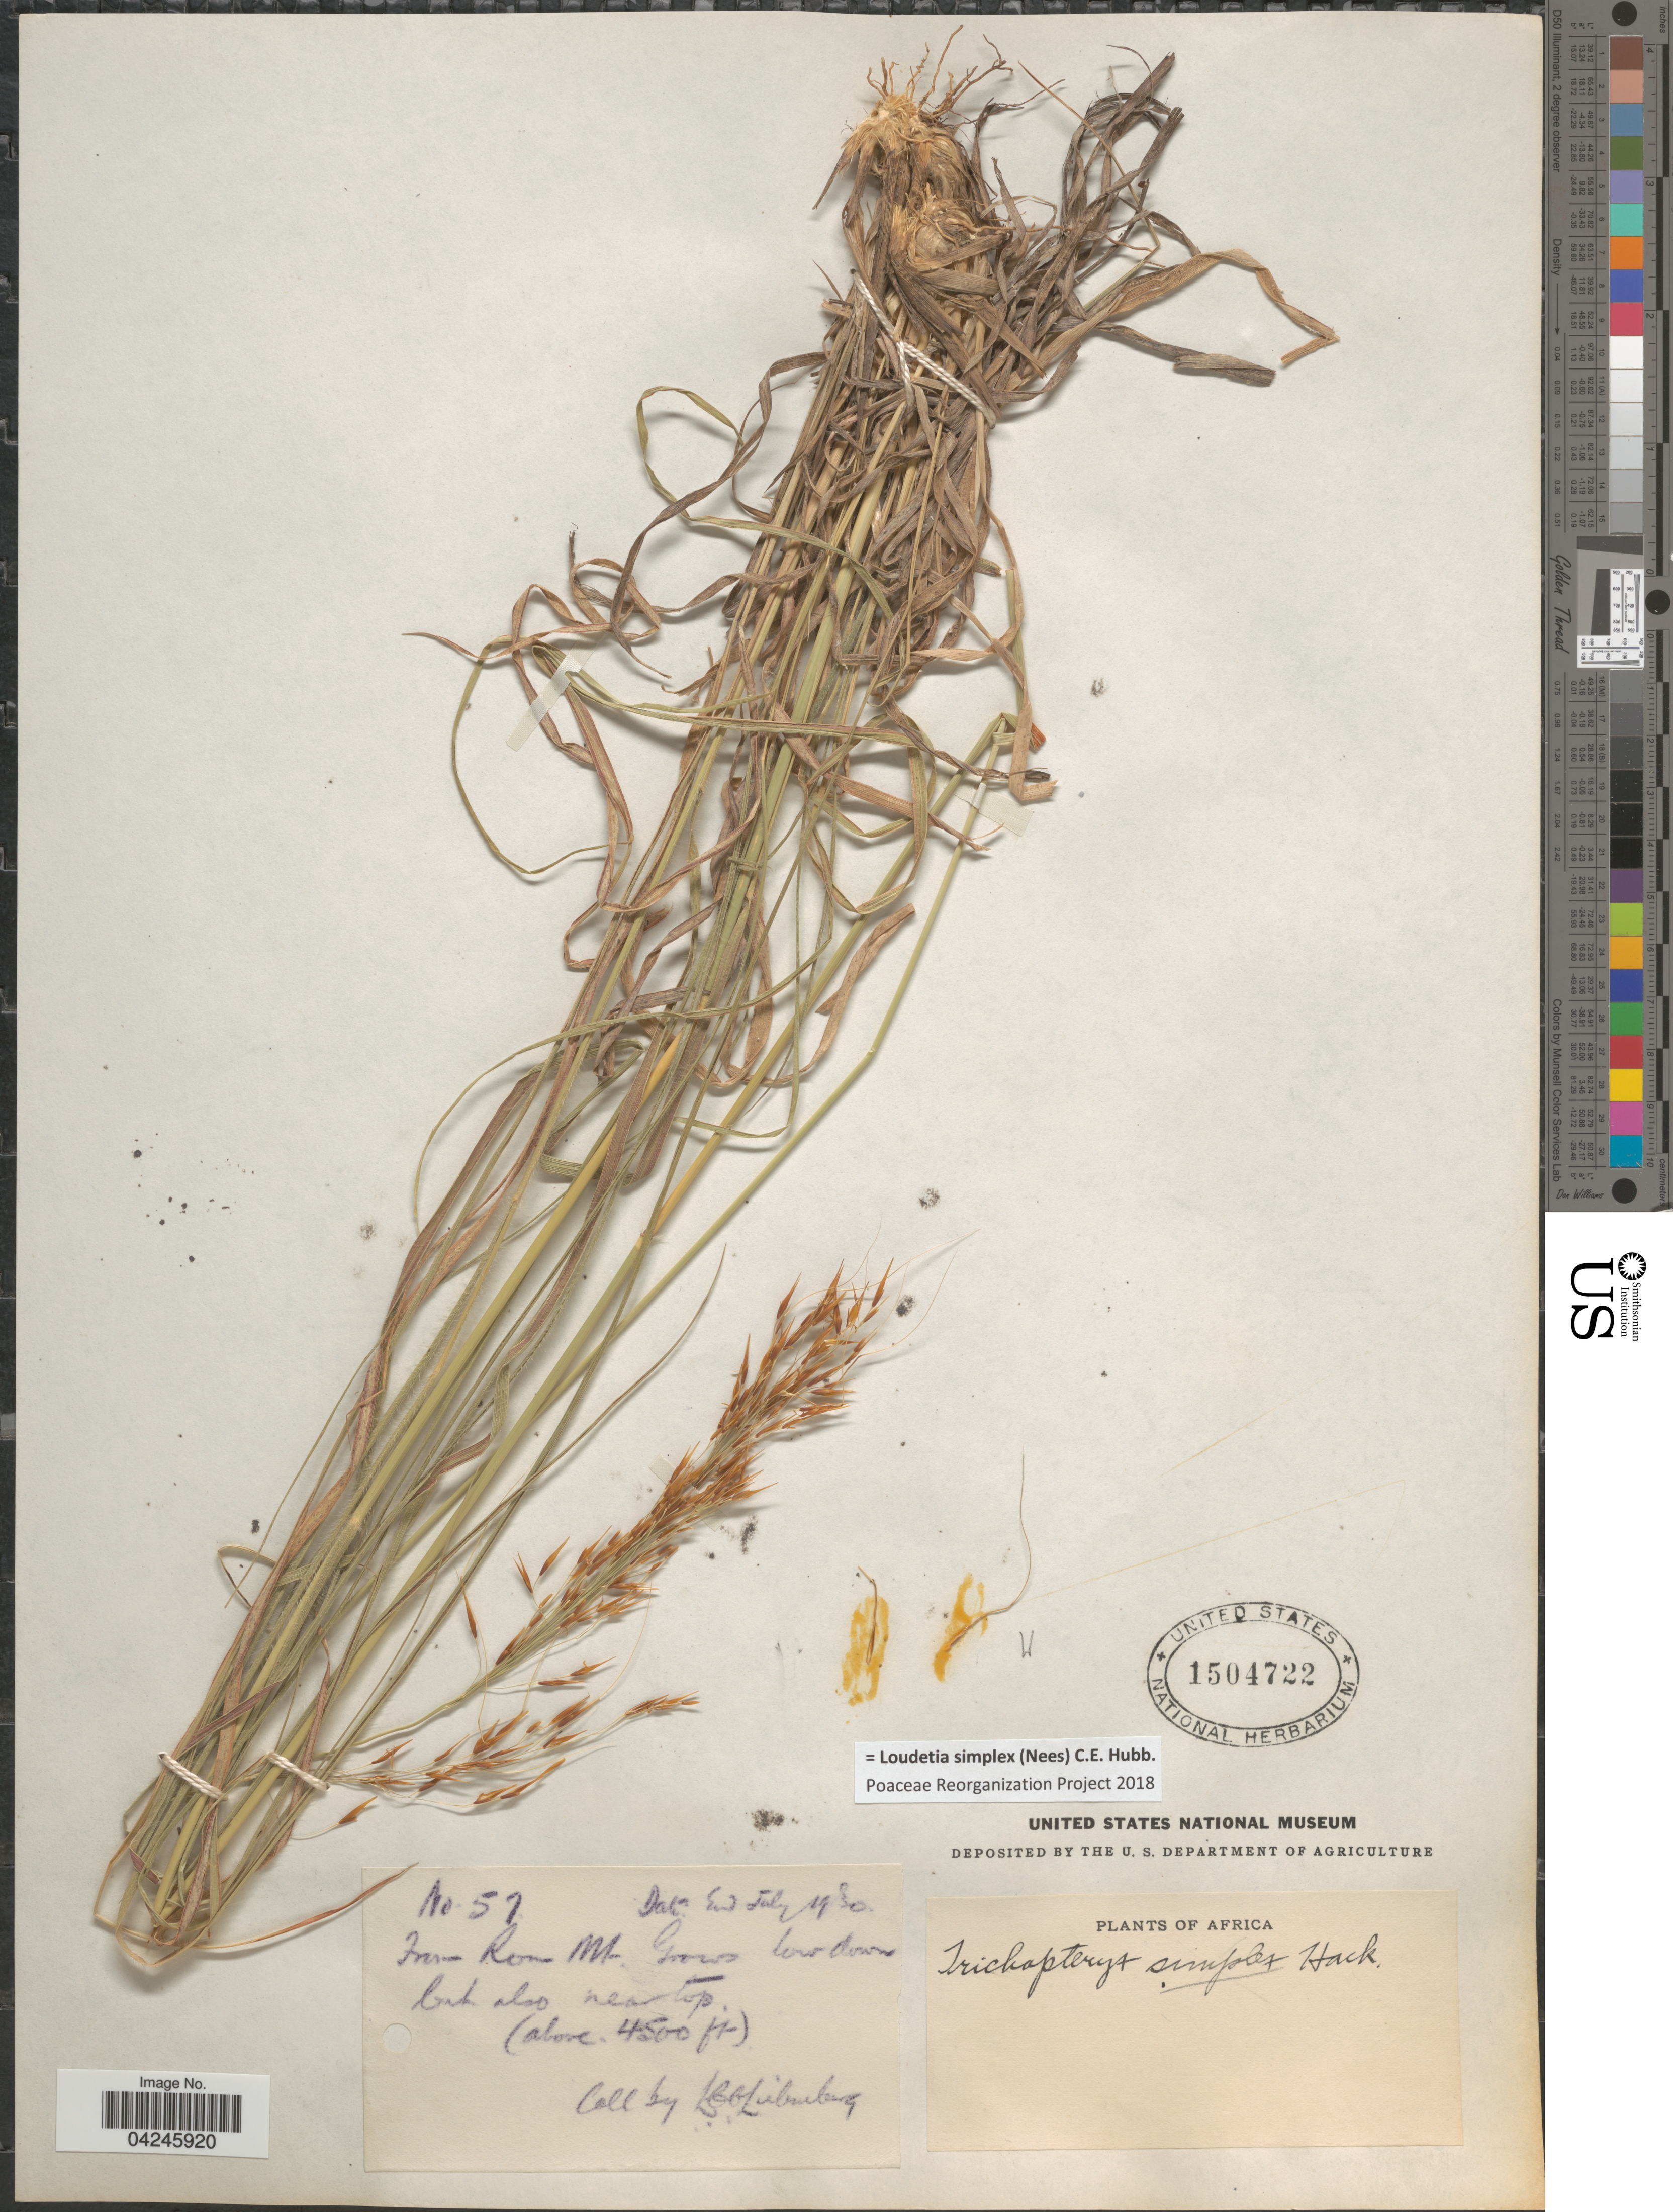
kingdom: Plantae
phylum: Tracheophyta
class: Liliopsida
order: Poales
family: Poaceae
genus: Loudetia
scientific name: Loudetia simplex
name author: (Nees) C.E. Hubb.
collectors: L. Liebenberg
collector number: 57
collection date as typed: End July 1930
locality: Africa. From Rom Mt. Grows low down beh. also near top.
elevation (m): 1372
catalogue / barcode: US 1504722